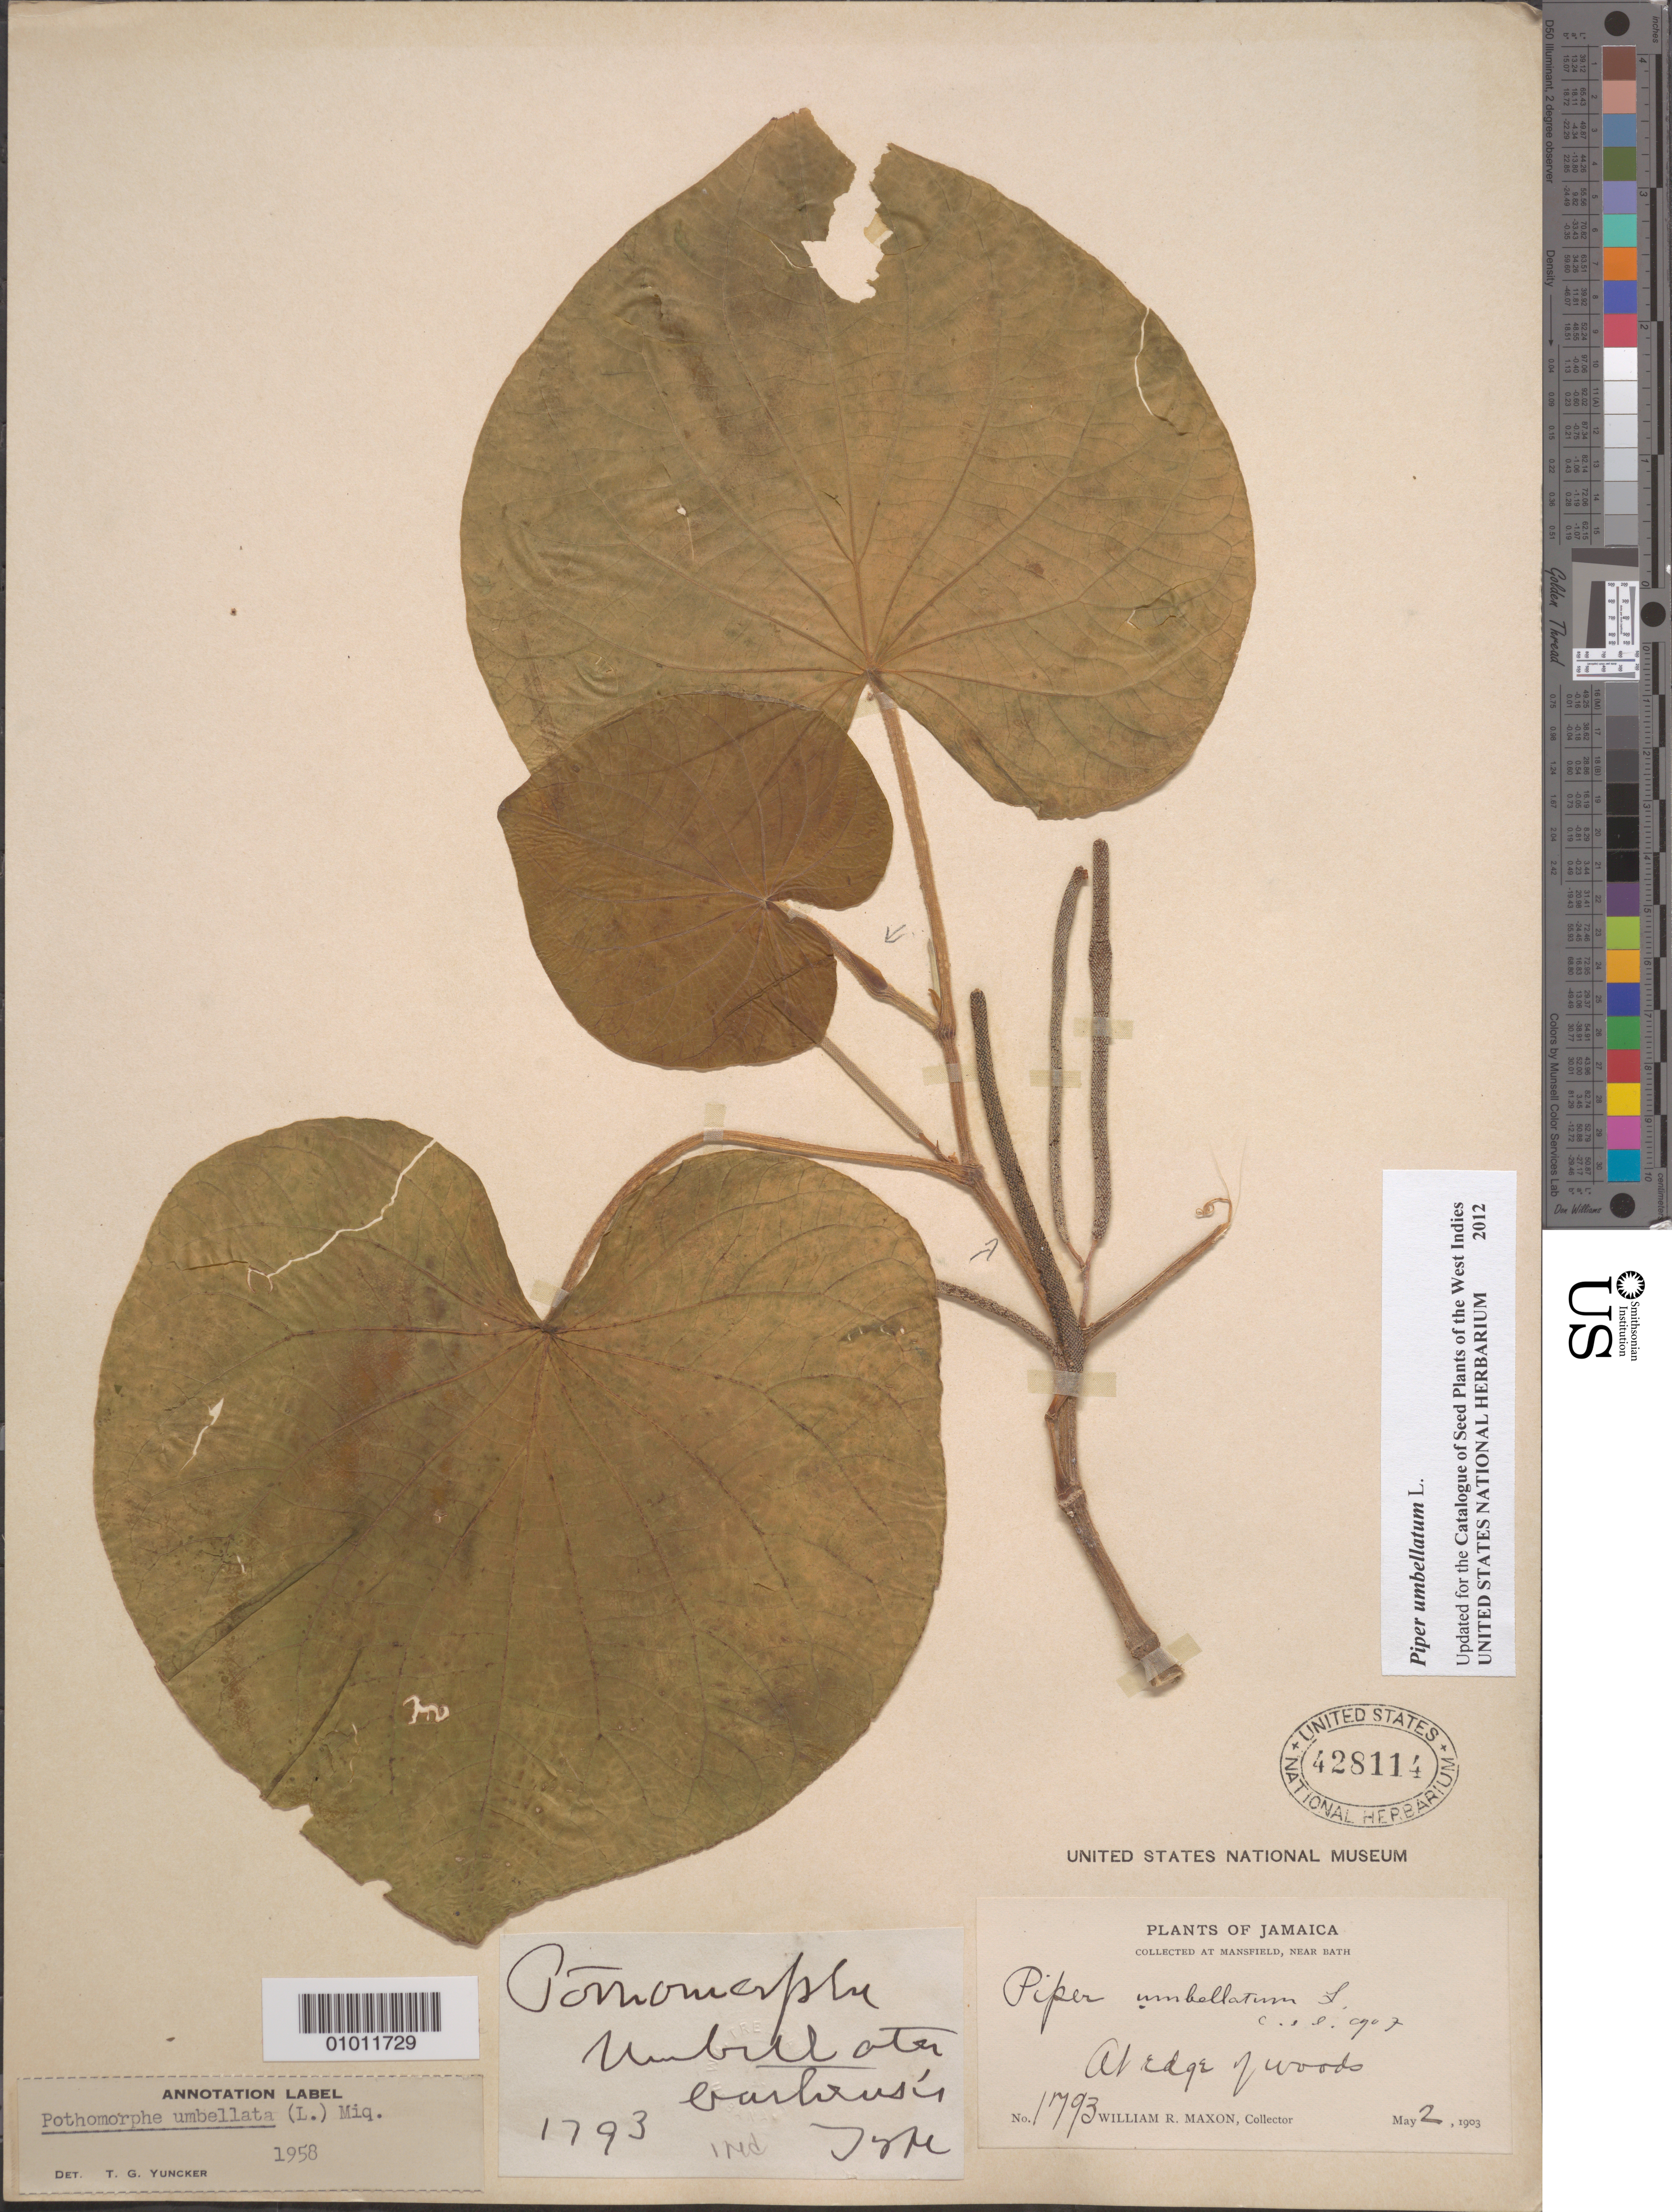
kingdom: Plantae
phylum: Tracheophyta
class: Magnoliopsida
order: Piperales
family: Piperaceae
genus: Piper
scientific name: Piper umbellatum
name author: L.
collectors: W. R. Maxon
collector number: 1793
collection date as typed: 02 May 1903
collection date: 1903-05-02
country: Jamaica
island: Jamaica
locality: Mansfield, near Bath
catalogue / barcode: US 42811